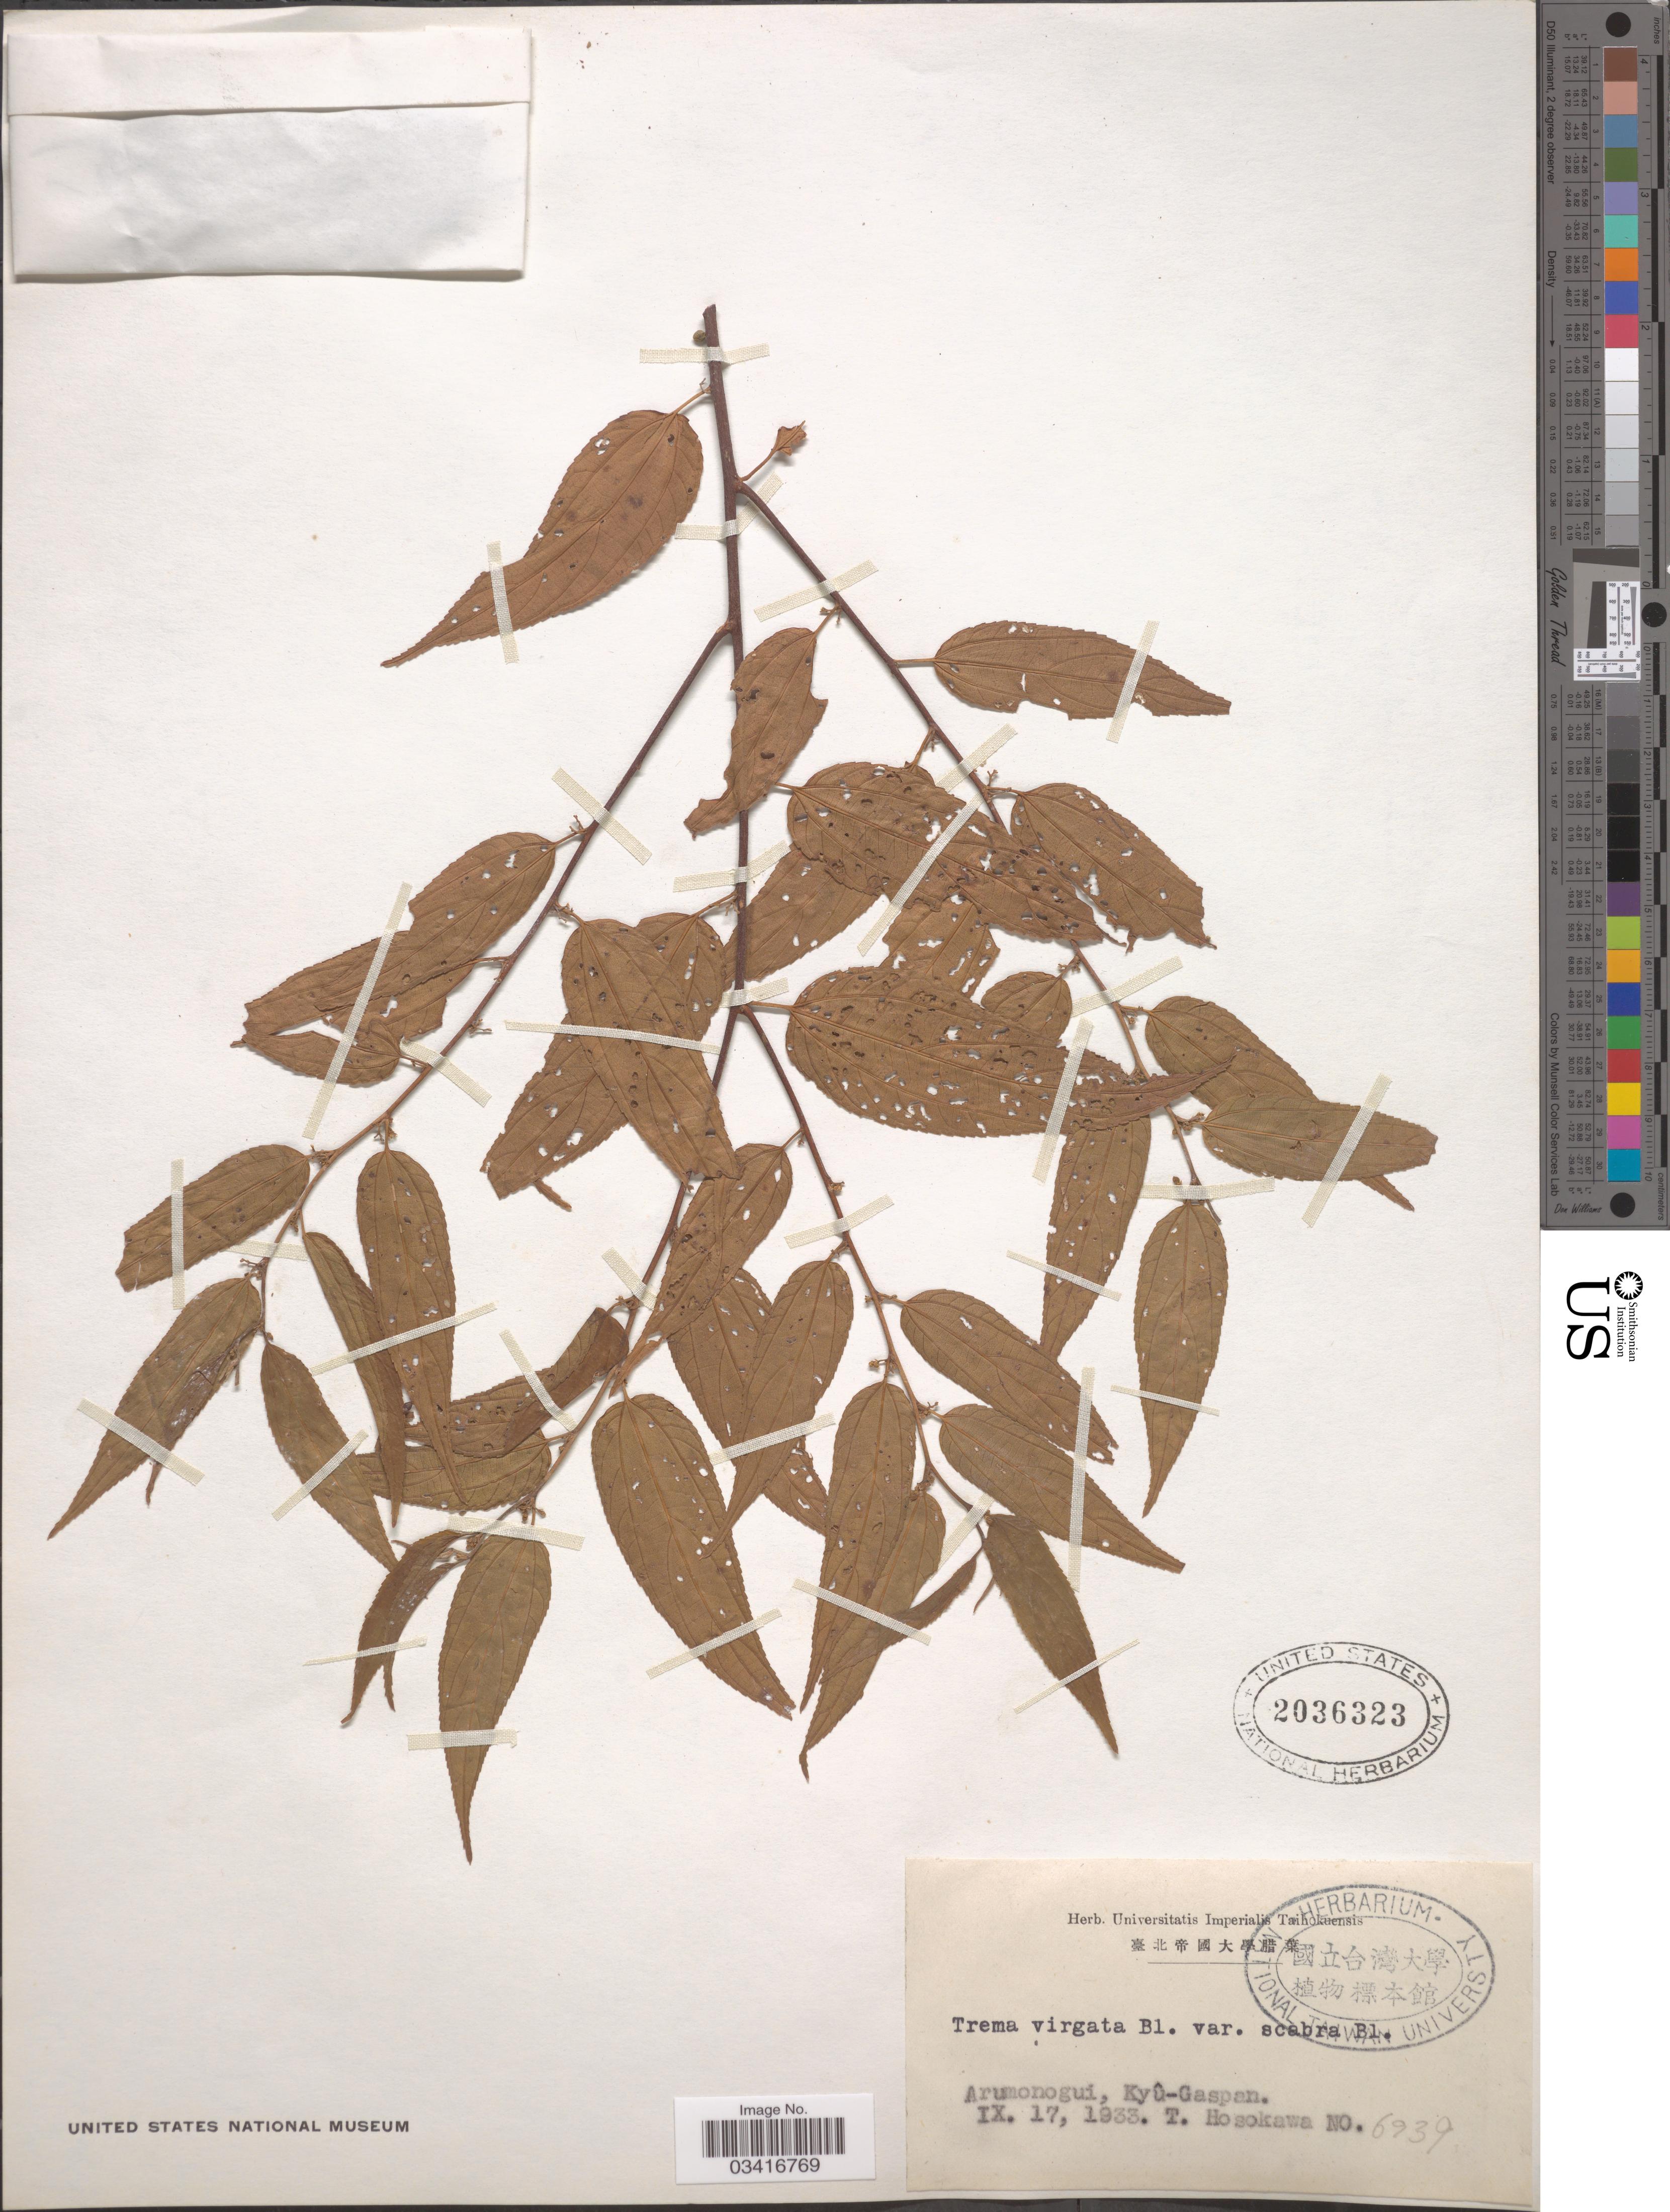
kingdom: Plantae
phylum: Tracheophyta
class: Magnoliopsida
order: Rosales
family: Cannabaceae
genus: Trema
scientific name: Trema virgatum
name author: (Roxb. ex Wall.) Blume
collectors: T. Hosokawa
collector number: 6939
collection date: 1933-09-17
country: Palau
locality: Arumonogui, Kyû-Gaspan.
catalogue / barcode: US 2036323